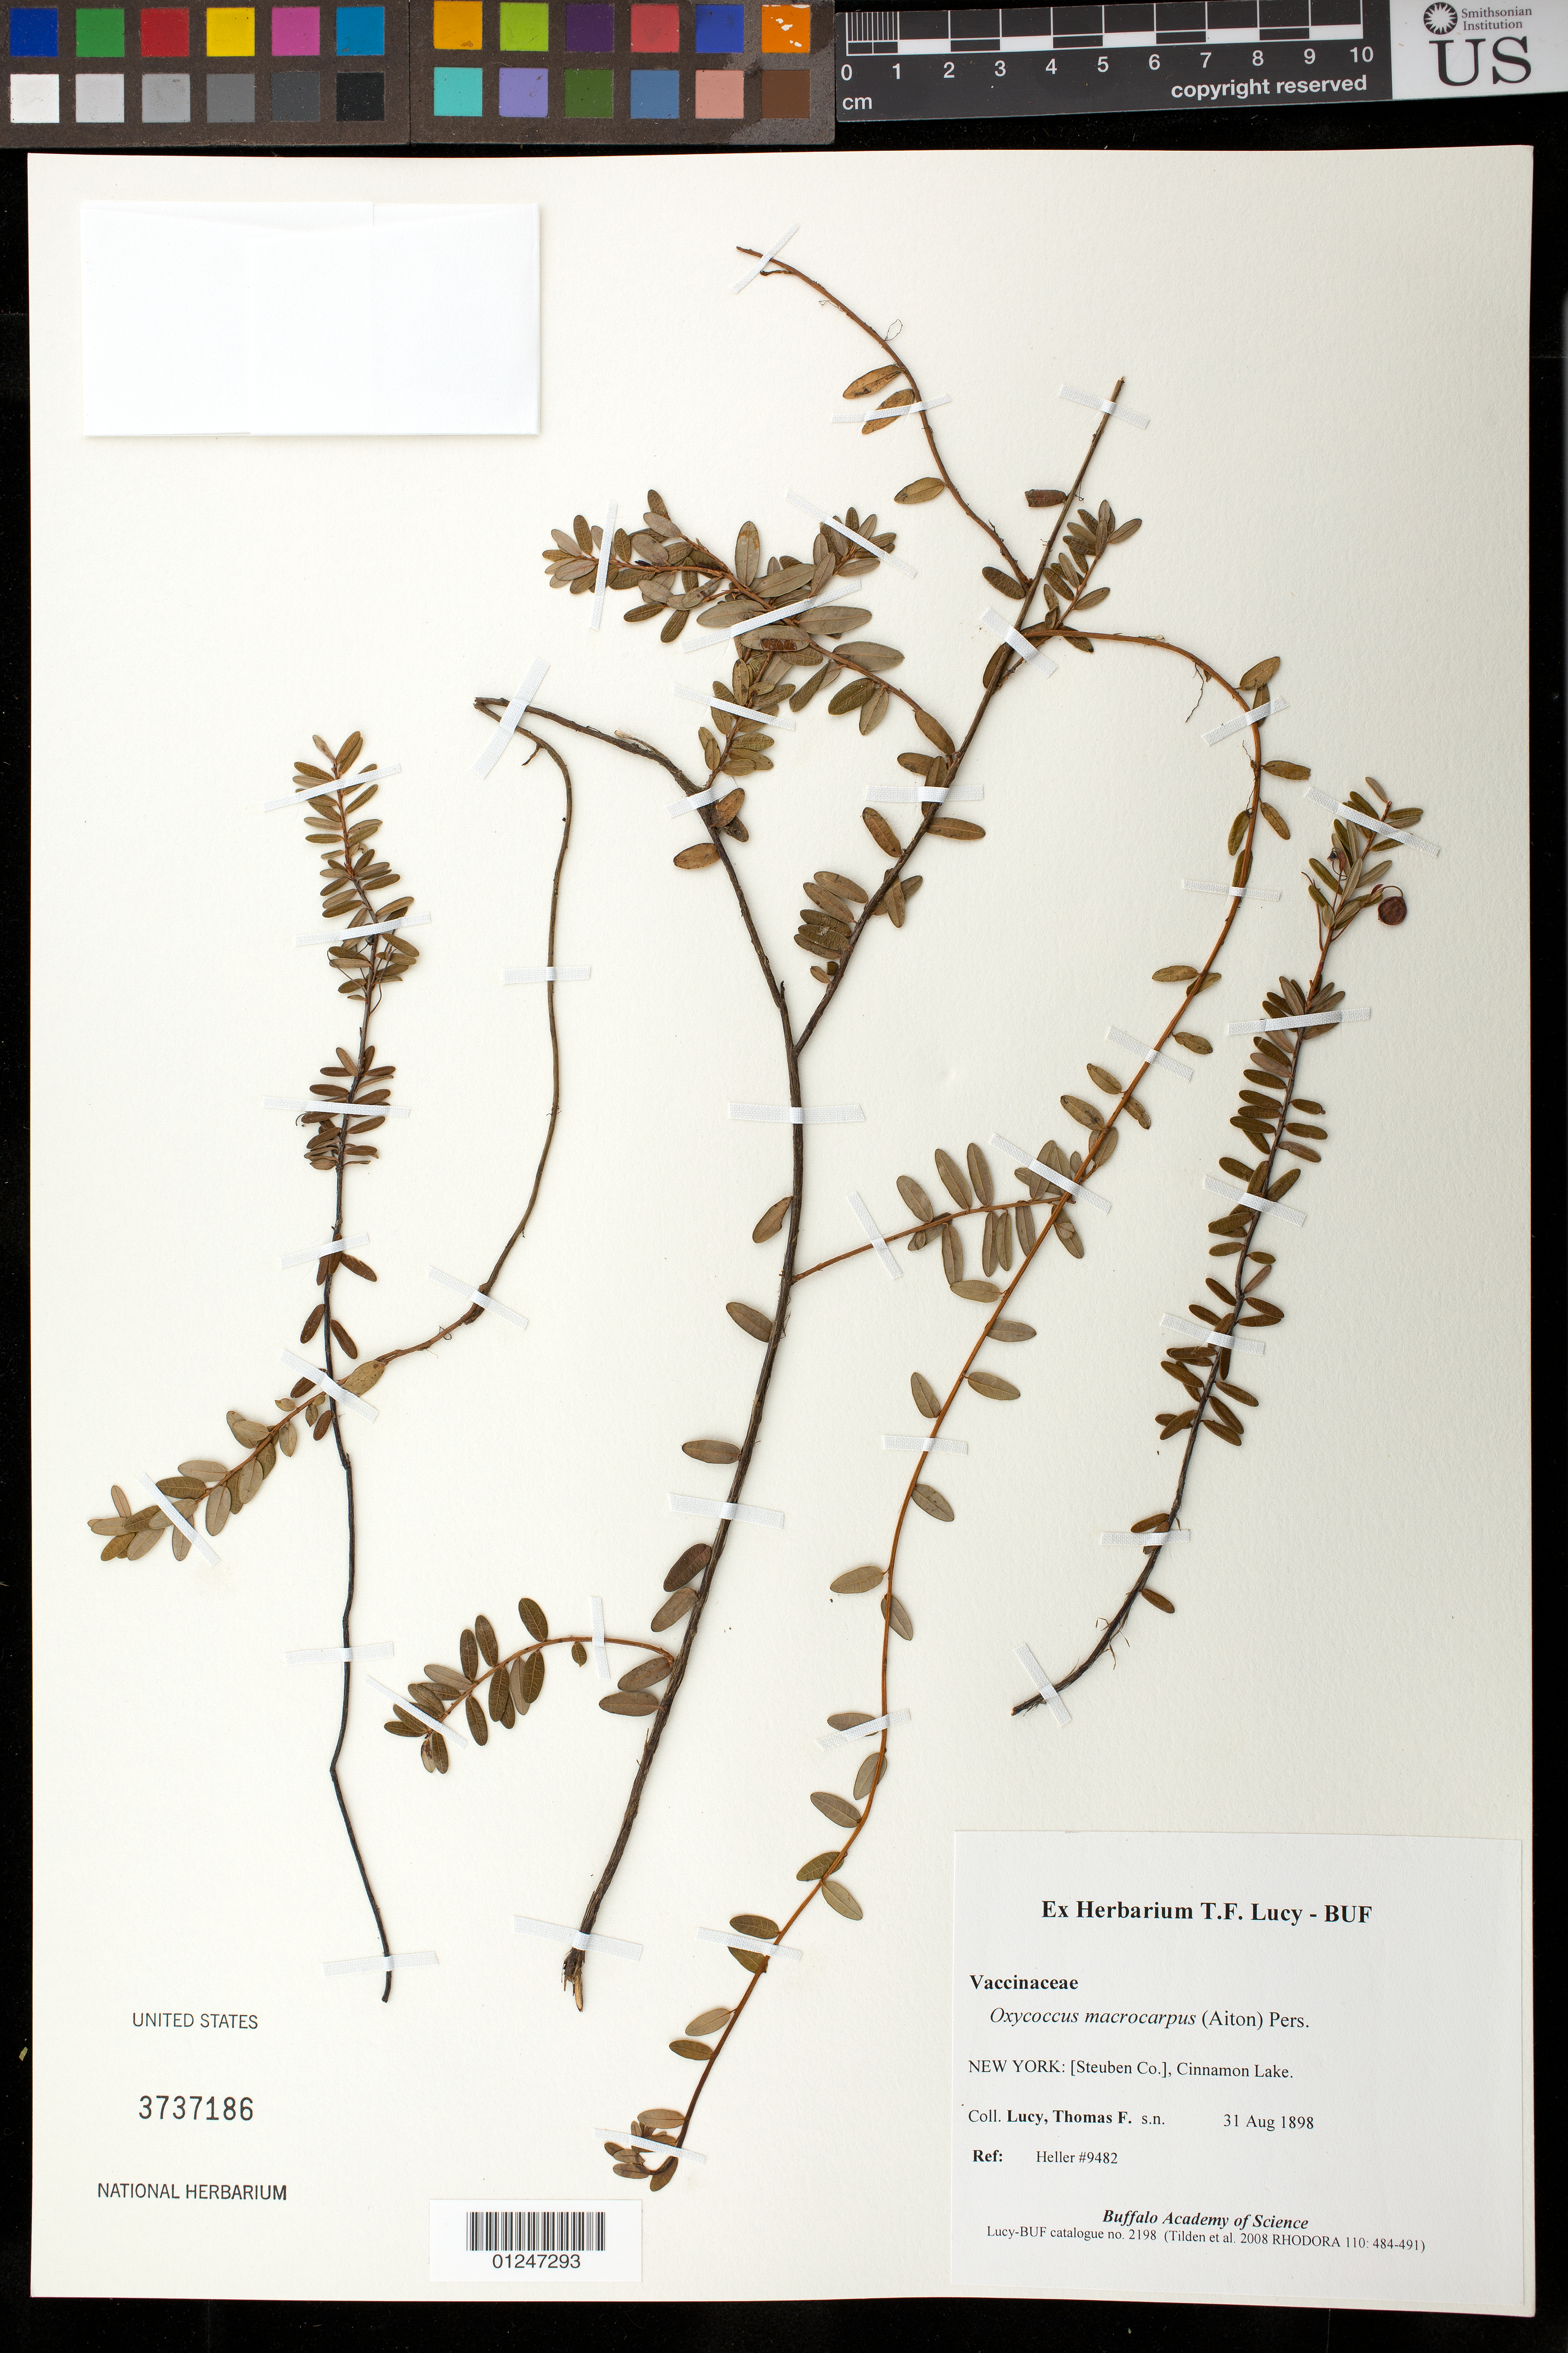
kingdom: Plantae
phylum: Tracheophyta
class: Magnoliopsida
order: Ericales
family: Ericaceae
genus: Oxycoccus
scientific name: Oxycoccus macrocarpus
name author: (Aiton) Pers.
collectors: T. Lucy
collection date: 1898-08-31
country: United States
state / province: New York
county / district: Steuben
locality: Cinnamon Lake.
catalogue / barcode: US 3737186